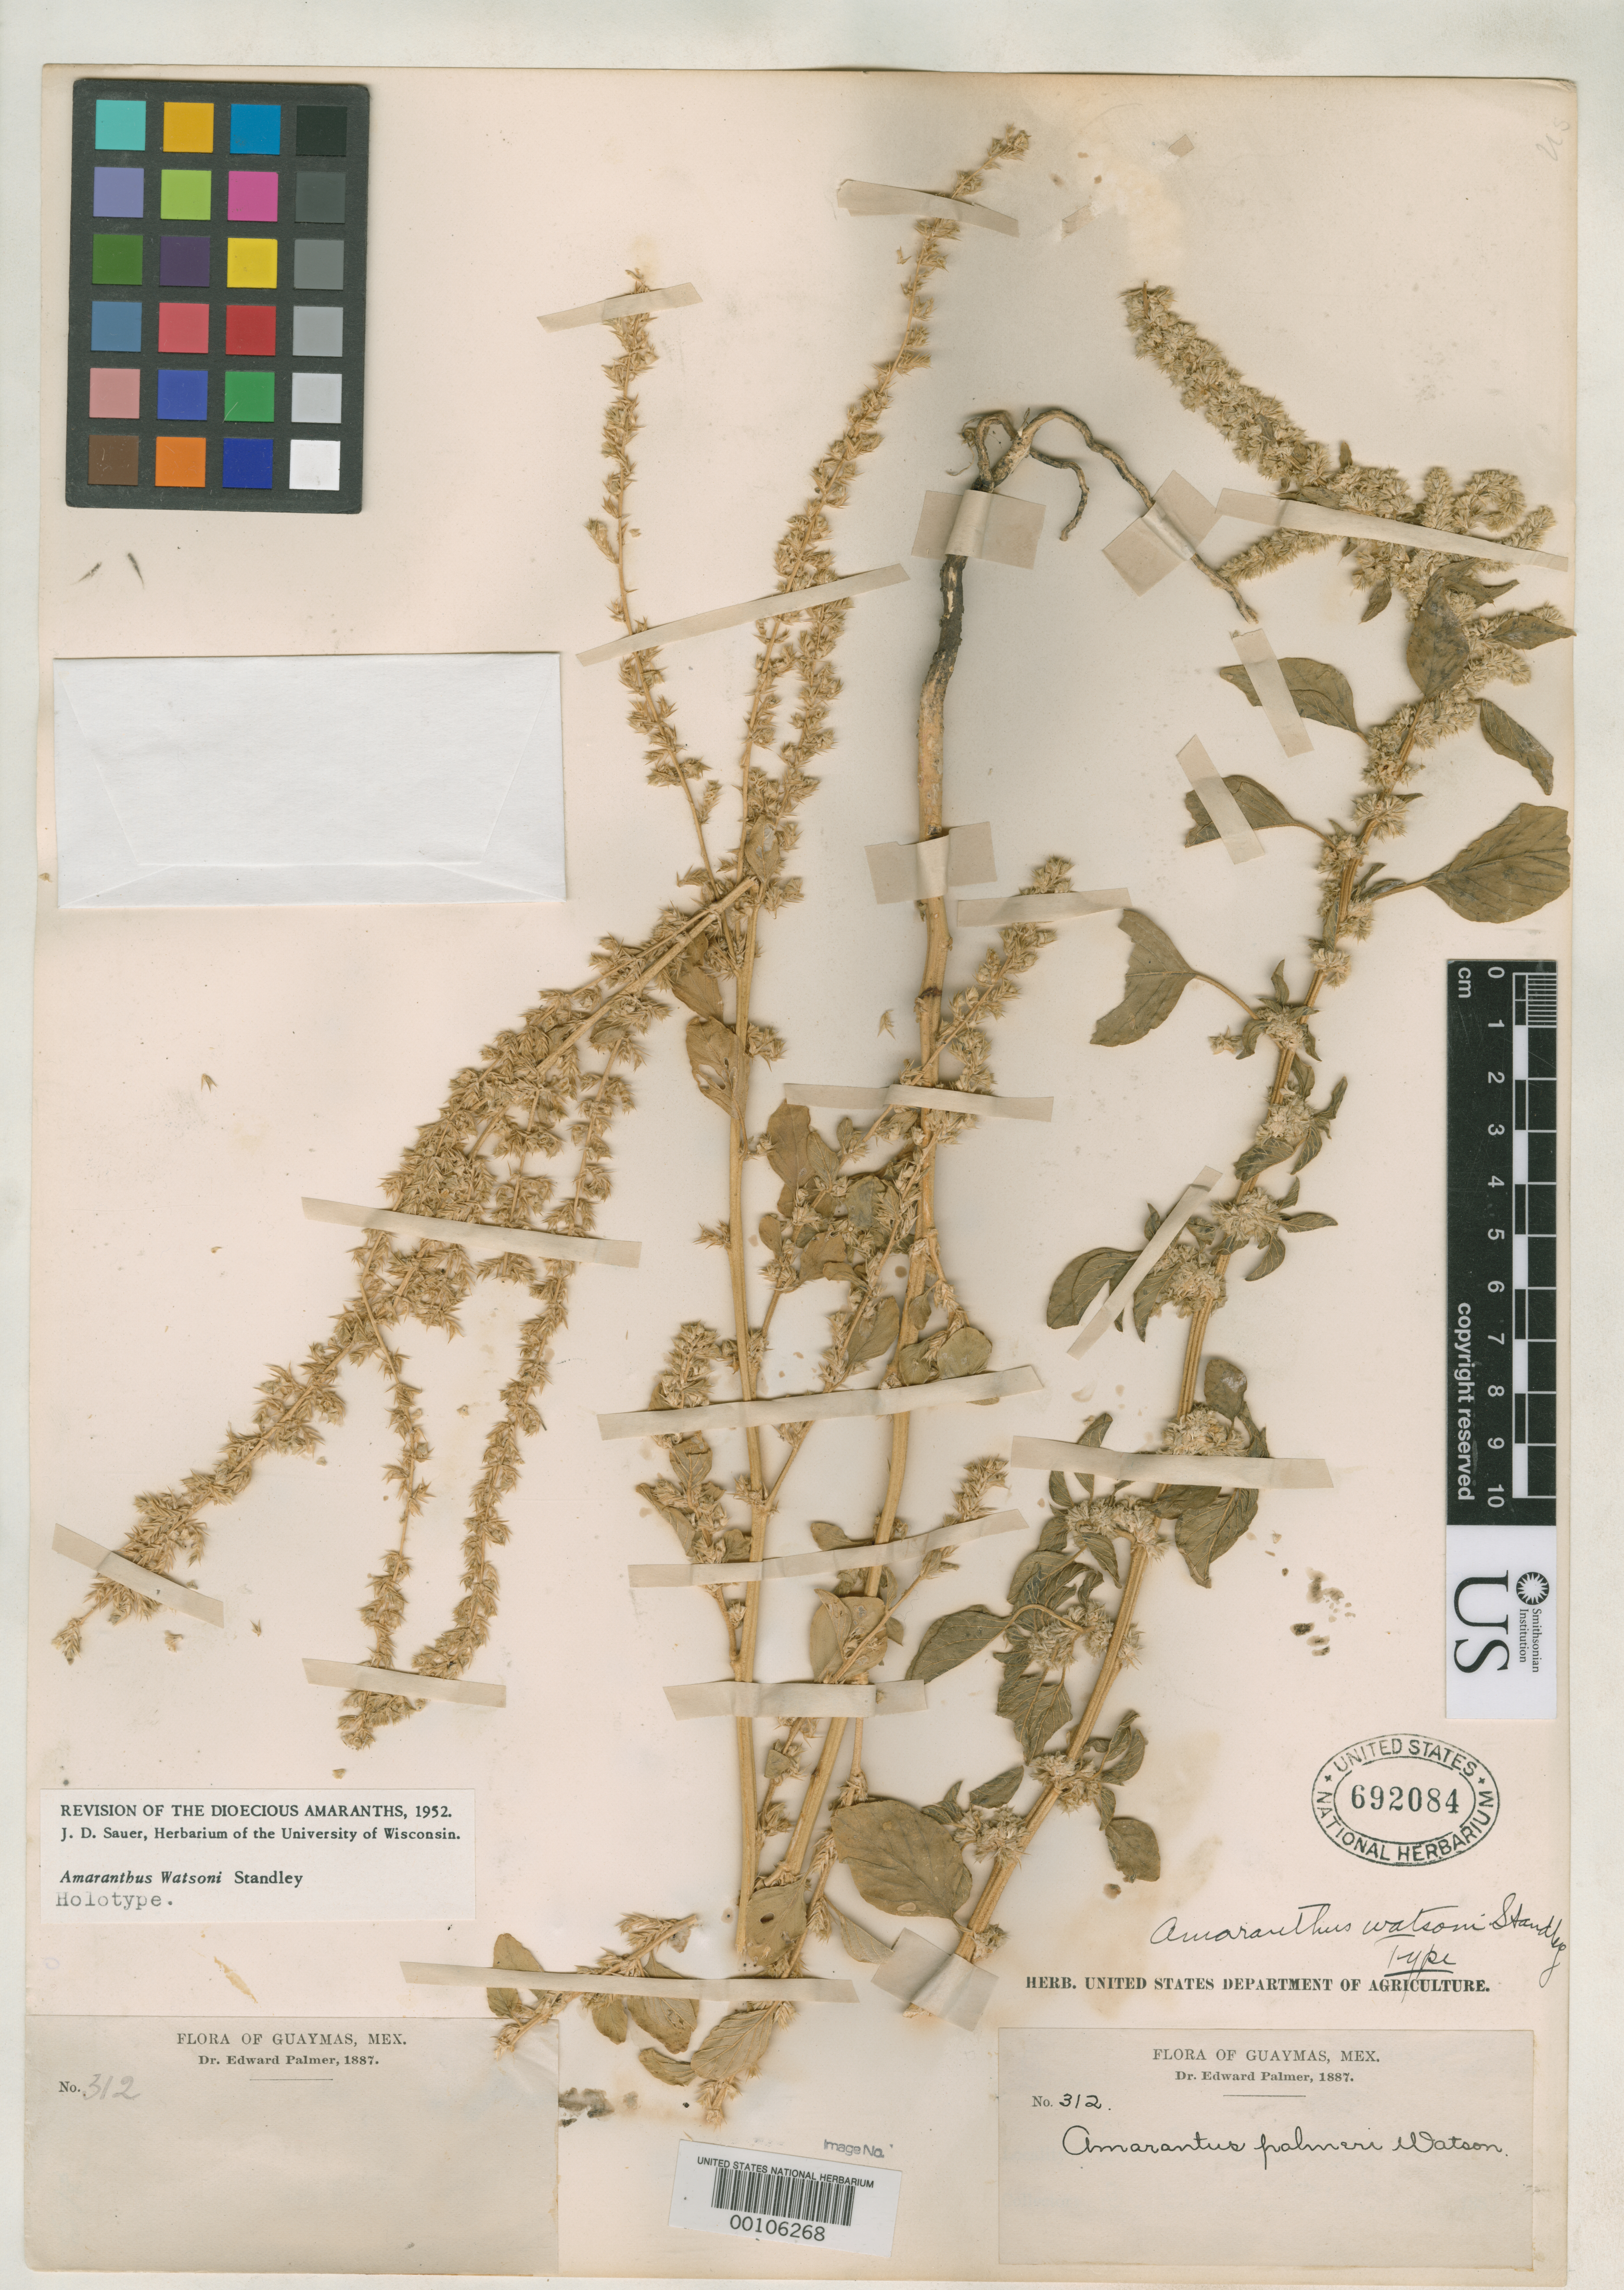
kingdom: Plantae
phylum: Tracheophyta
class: Magnoliopsida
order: Caryophyllales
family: Amaranthaceae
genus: Amaranthus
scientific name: Amaranthus watsonii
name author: Standl.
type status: Holotype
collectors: E. Palmer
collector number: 312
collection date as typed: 1887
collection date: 1887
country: Mexico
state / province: Sonora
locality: Guaymas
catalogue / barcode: US 692084